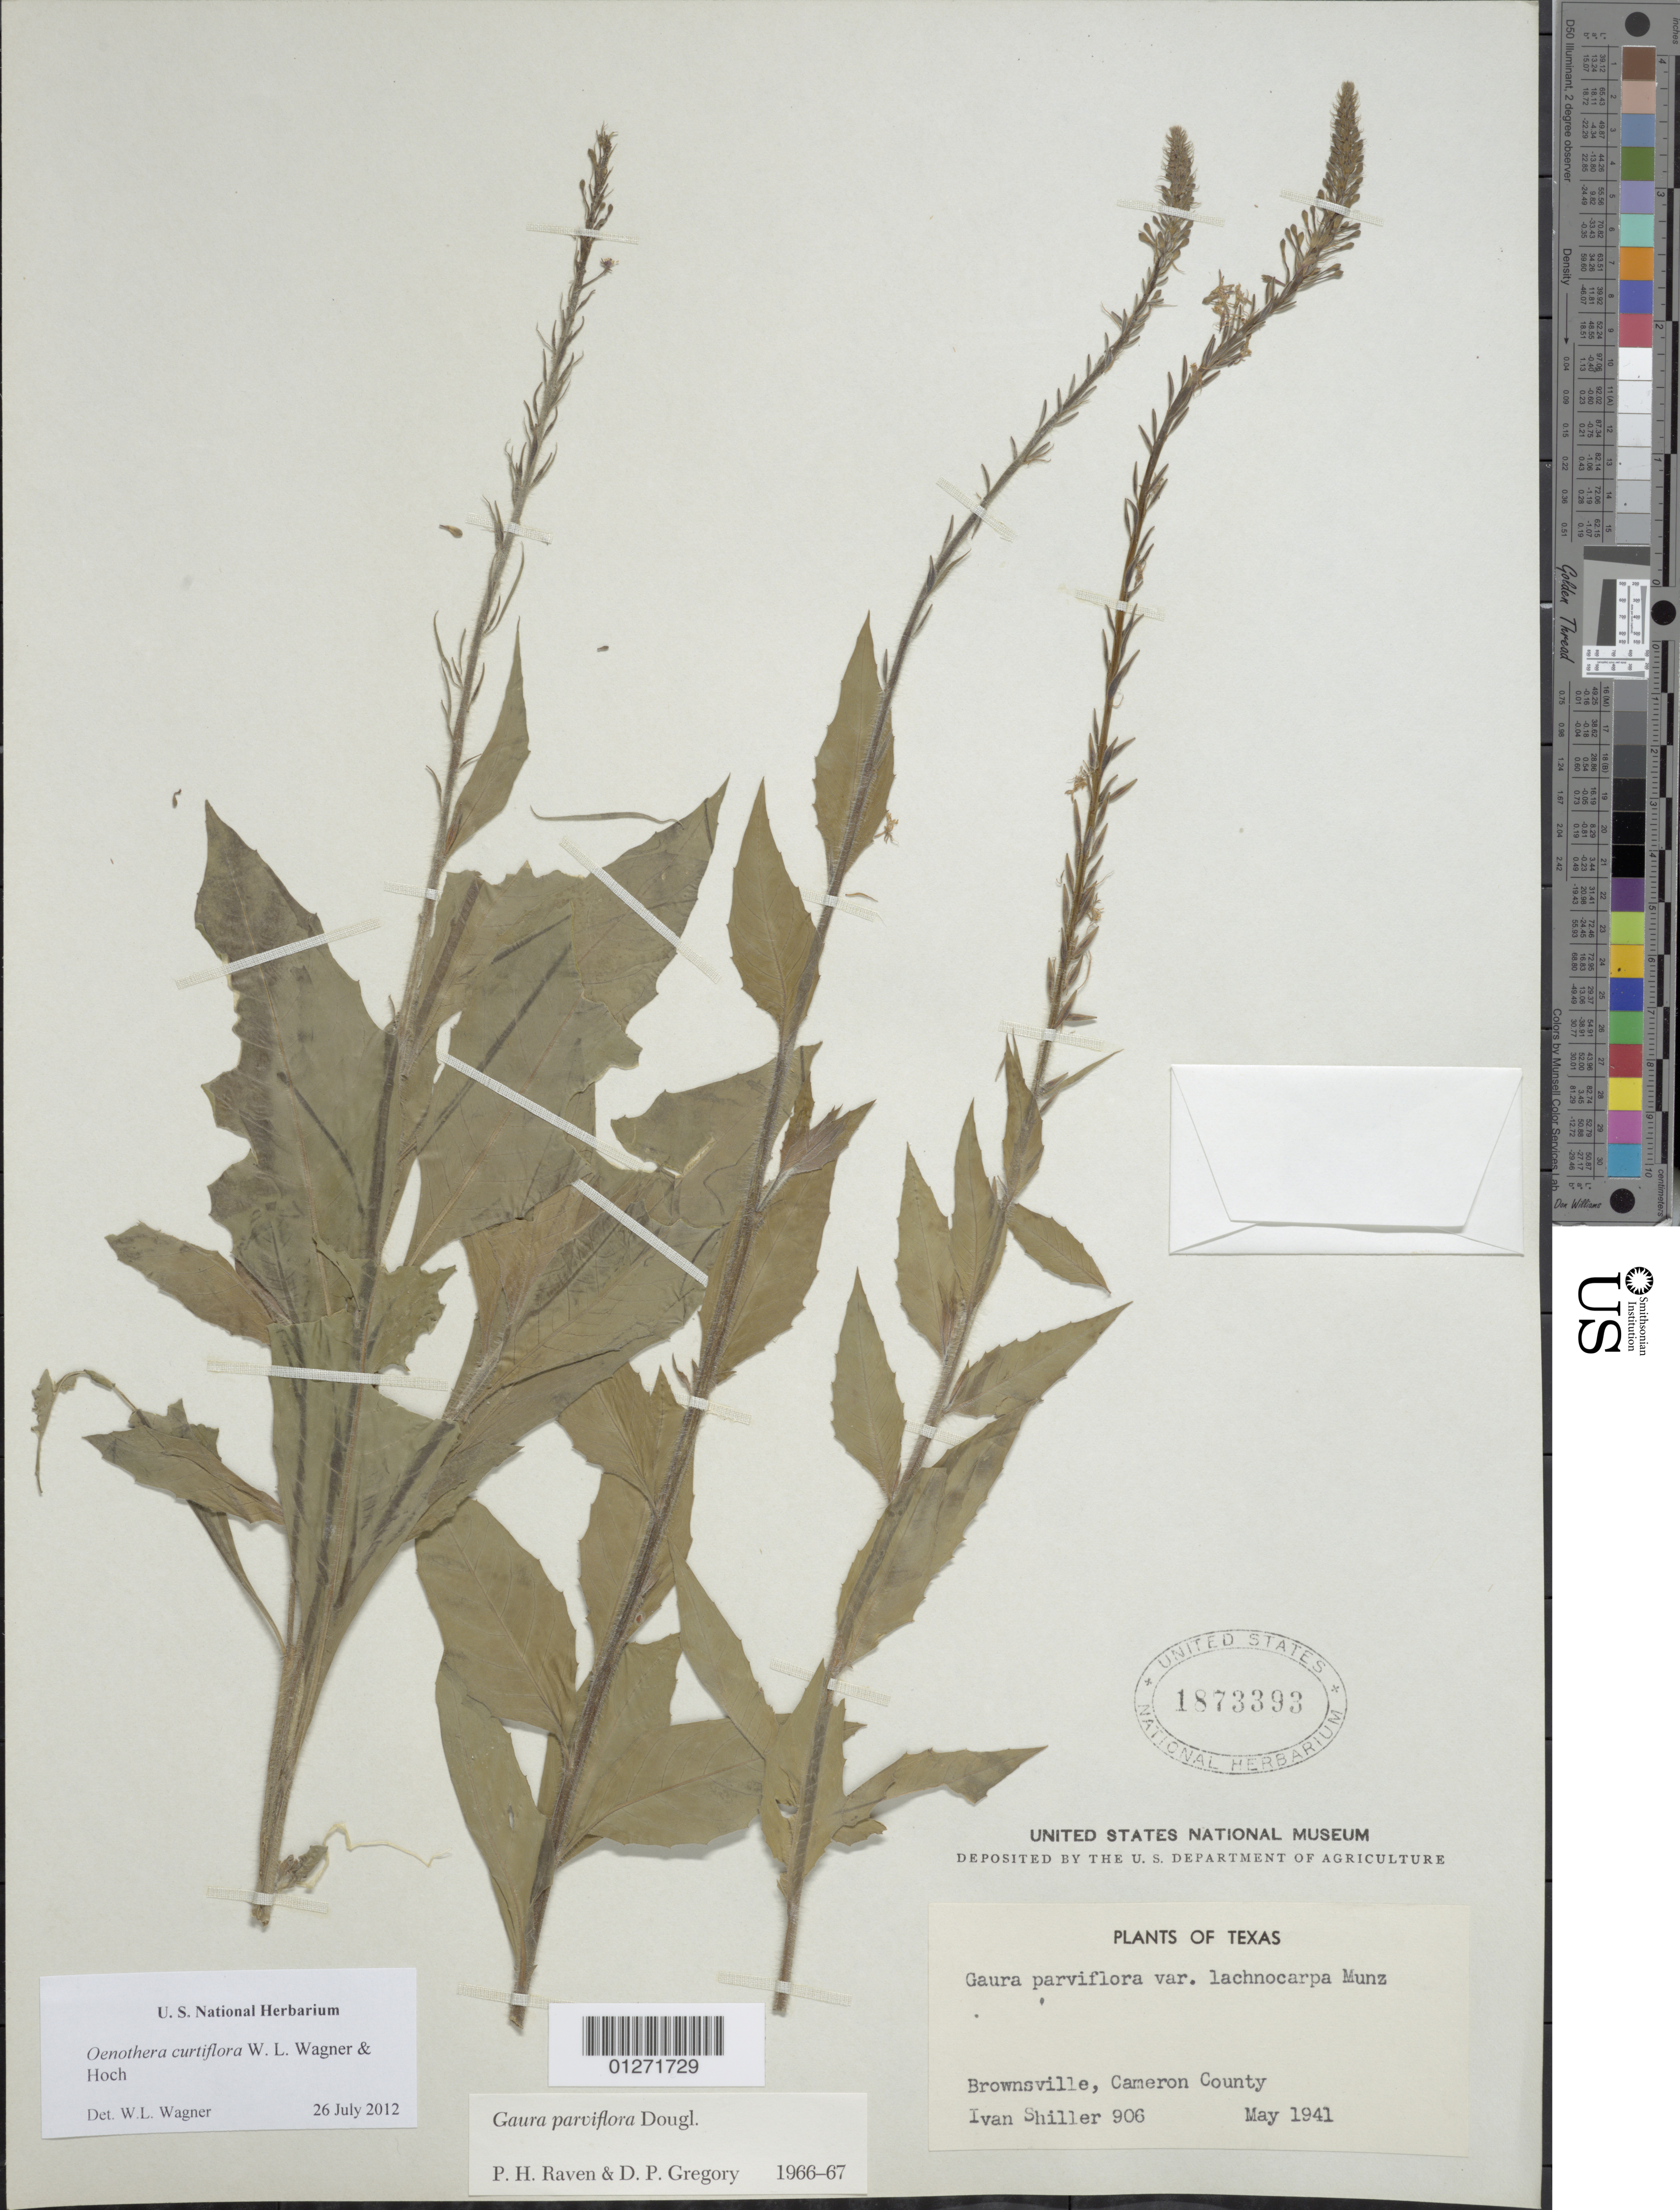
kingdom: Plantae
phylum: Tracheophyta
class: Magnoliopsida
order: Myrtales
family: Onagraceae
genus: Oenothera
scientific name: Oenothera curtiflora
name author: W.L. Wagner & Hoch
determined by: Wagner, W. L., (BOT), Smithsonian Institution - National Museum of Natural History (UNITED STATES)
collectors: I. Shiller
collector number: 906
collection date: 1941-05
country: United States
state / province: Texas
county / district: Cameron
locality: Brownsville.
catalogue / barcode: US 1873393